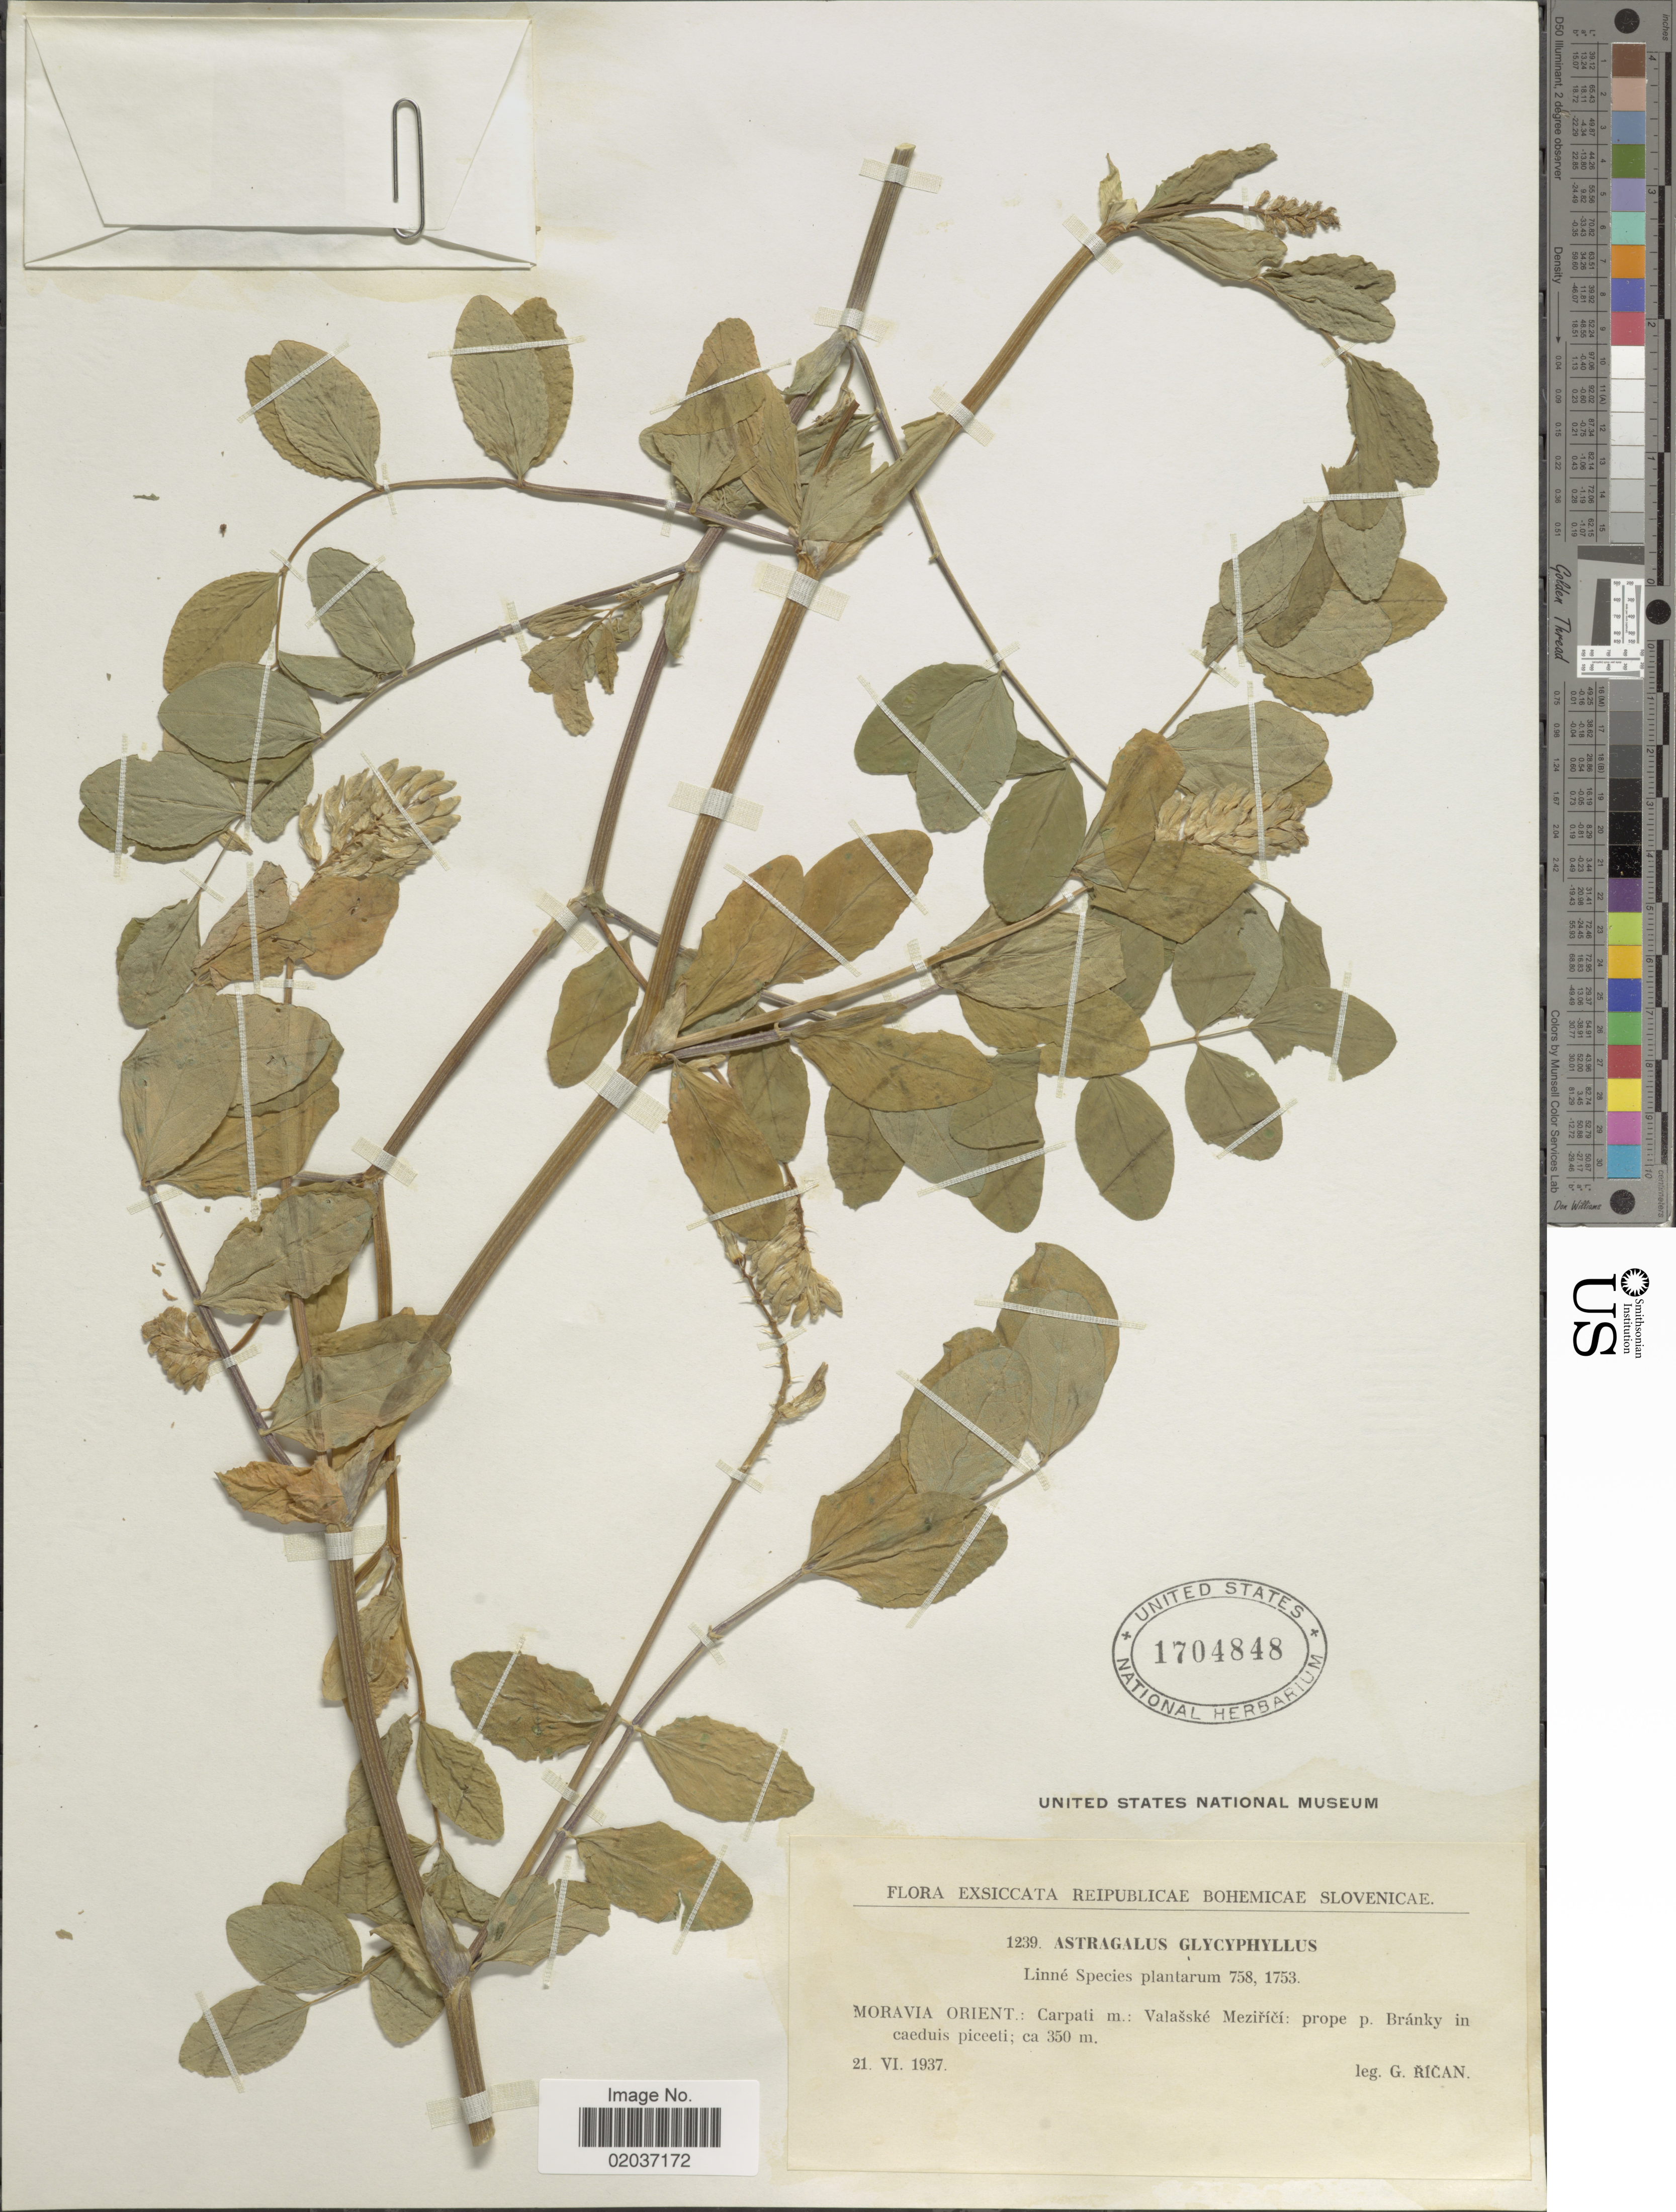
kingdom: Plantae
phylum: Tracheophyta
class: Magnoliopsida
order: Fabales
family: Fabaceae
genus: Astragalus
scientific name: Astragalus glycyphyllos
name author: L.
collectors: G. Rican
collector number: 1239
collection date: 1937-06-21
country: Czechia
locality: Reipublicae Bohemicae Slovenicae, Moravia Orient: Carpati m; Valasske Mezirici: prope p. Branky in. caedus piceeti.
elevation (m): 350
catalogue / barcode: US 1704848